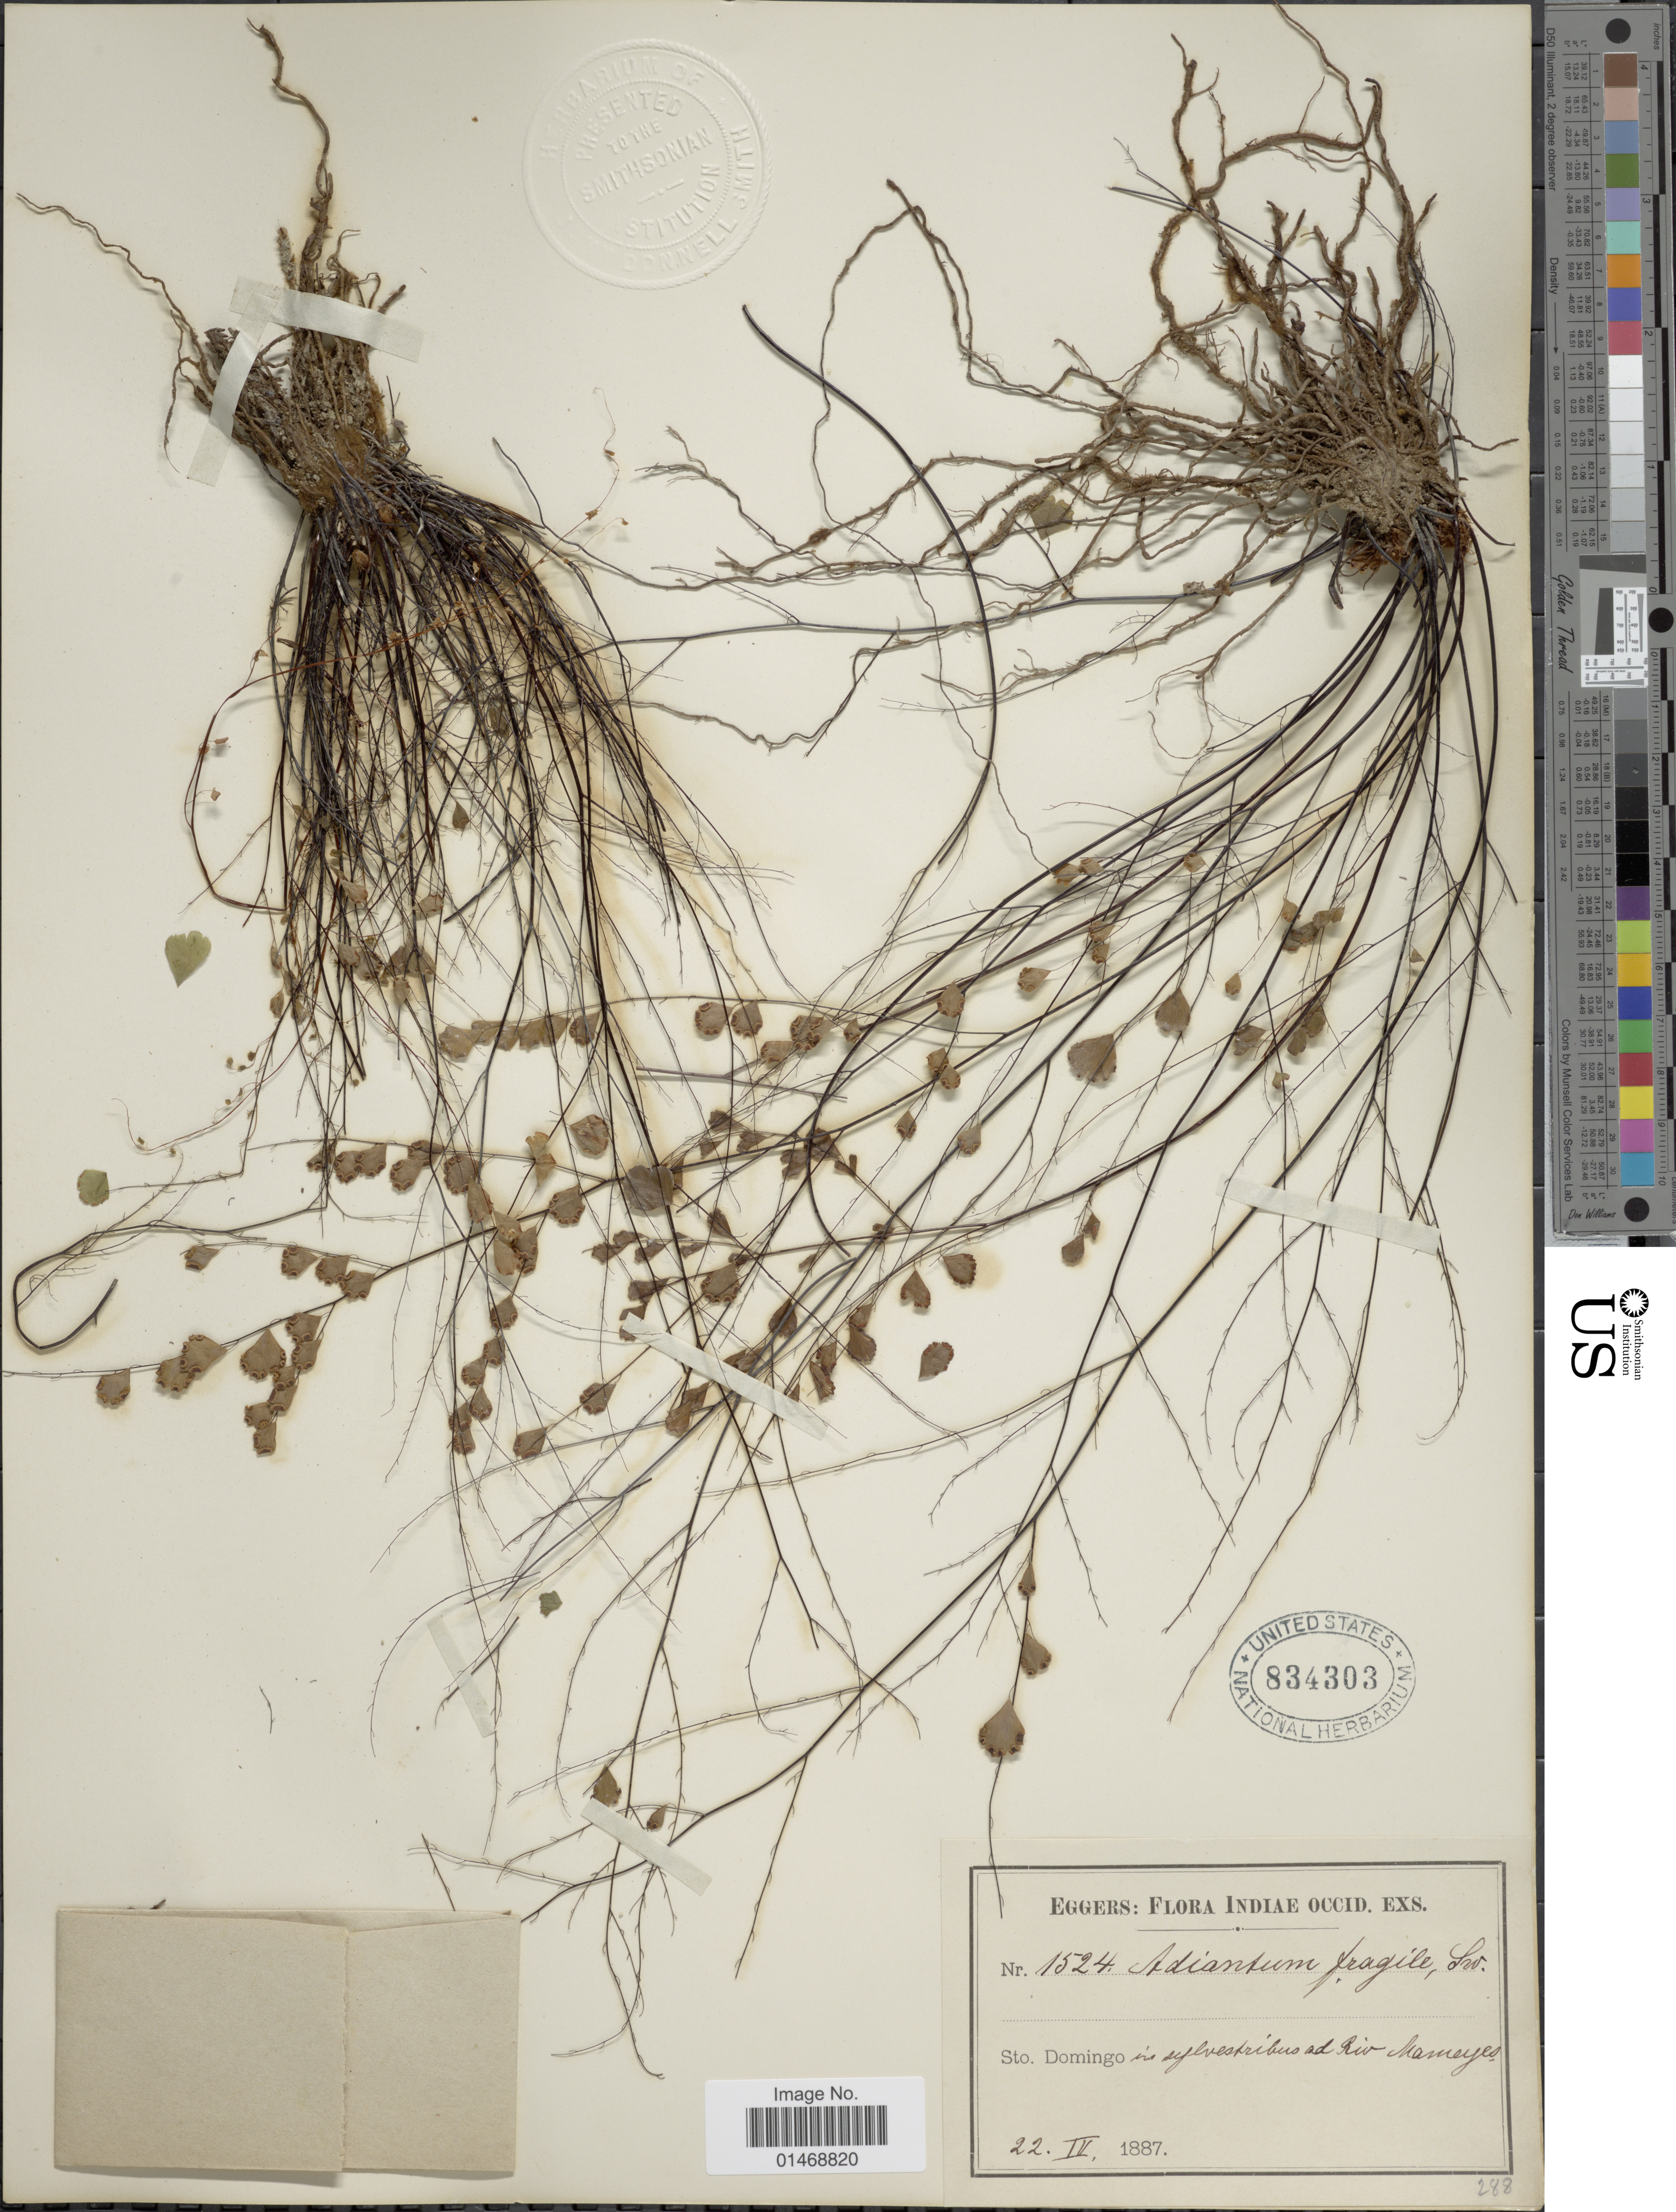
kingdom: Plantae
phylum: Tracheophyta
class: Polypodiopsida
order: Polypodiales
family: Pteridaceae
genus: Adiantum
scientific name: Adiantum fragile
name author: Sw.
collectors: Egger, --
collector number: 1524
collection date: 1887-04-22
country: Dominican Republic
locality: Indiæ Occid., Sto Domingo in sylvestribus ad Riv Mameyes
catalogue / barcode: US 834303